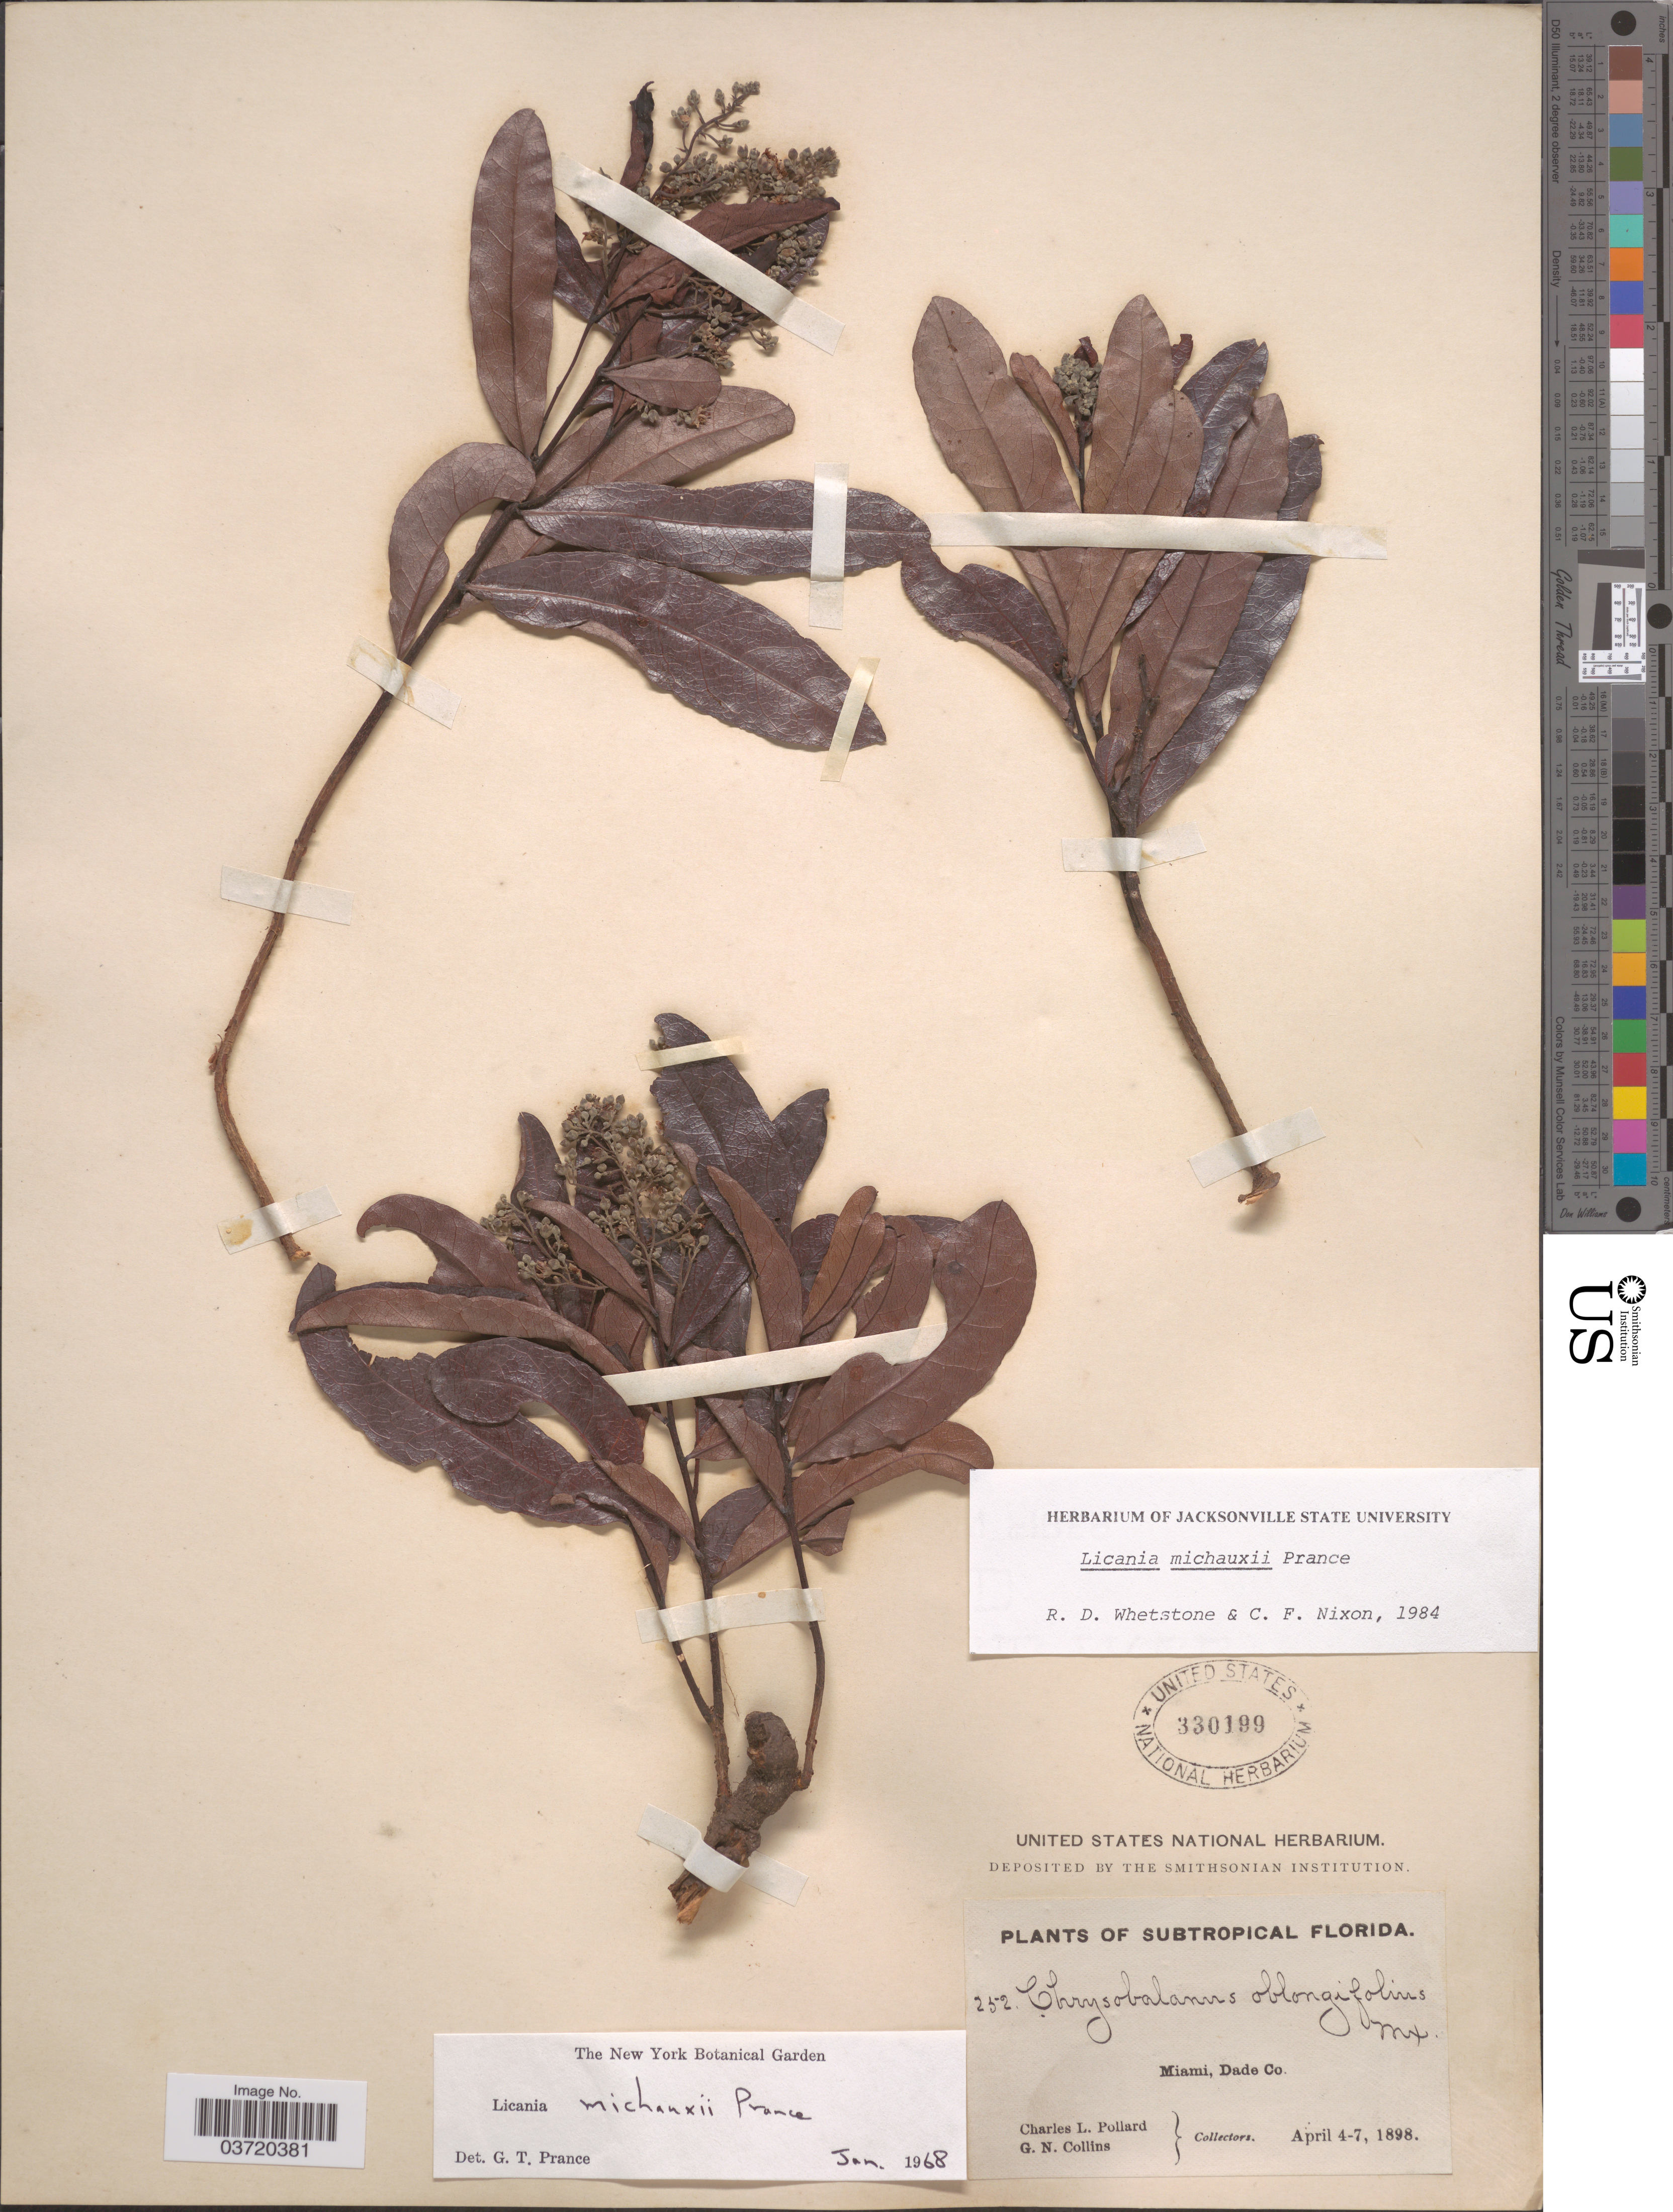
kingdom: Plantae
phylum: Tracheophyta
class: Magnoliopsida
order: Malpighiales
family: Chrysobalanaceae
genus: Geobalanus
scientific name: Geobalanus oblongifolius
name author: (Michx.) Small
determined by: Strong, M. T., (US), Smithsonian Institution - National Museum of Natural History (UNITED STATES)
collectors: C. L. Pollard & G. Collins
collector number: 252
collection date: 1898-04-04/1898-04-07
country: United States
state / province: Florida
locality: Subtropical Florida. Miami, Dade Co.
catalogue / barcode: US 330199